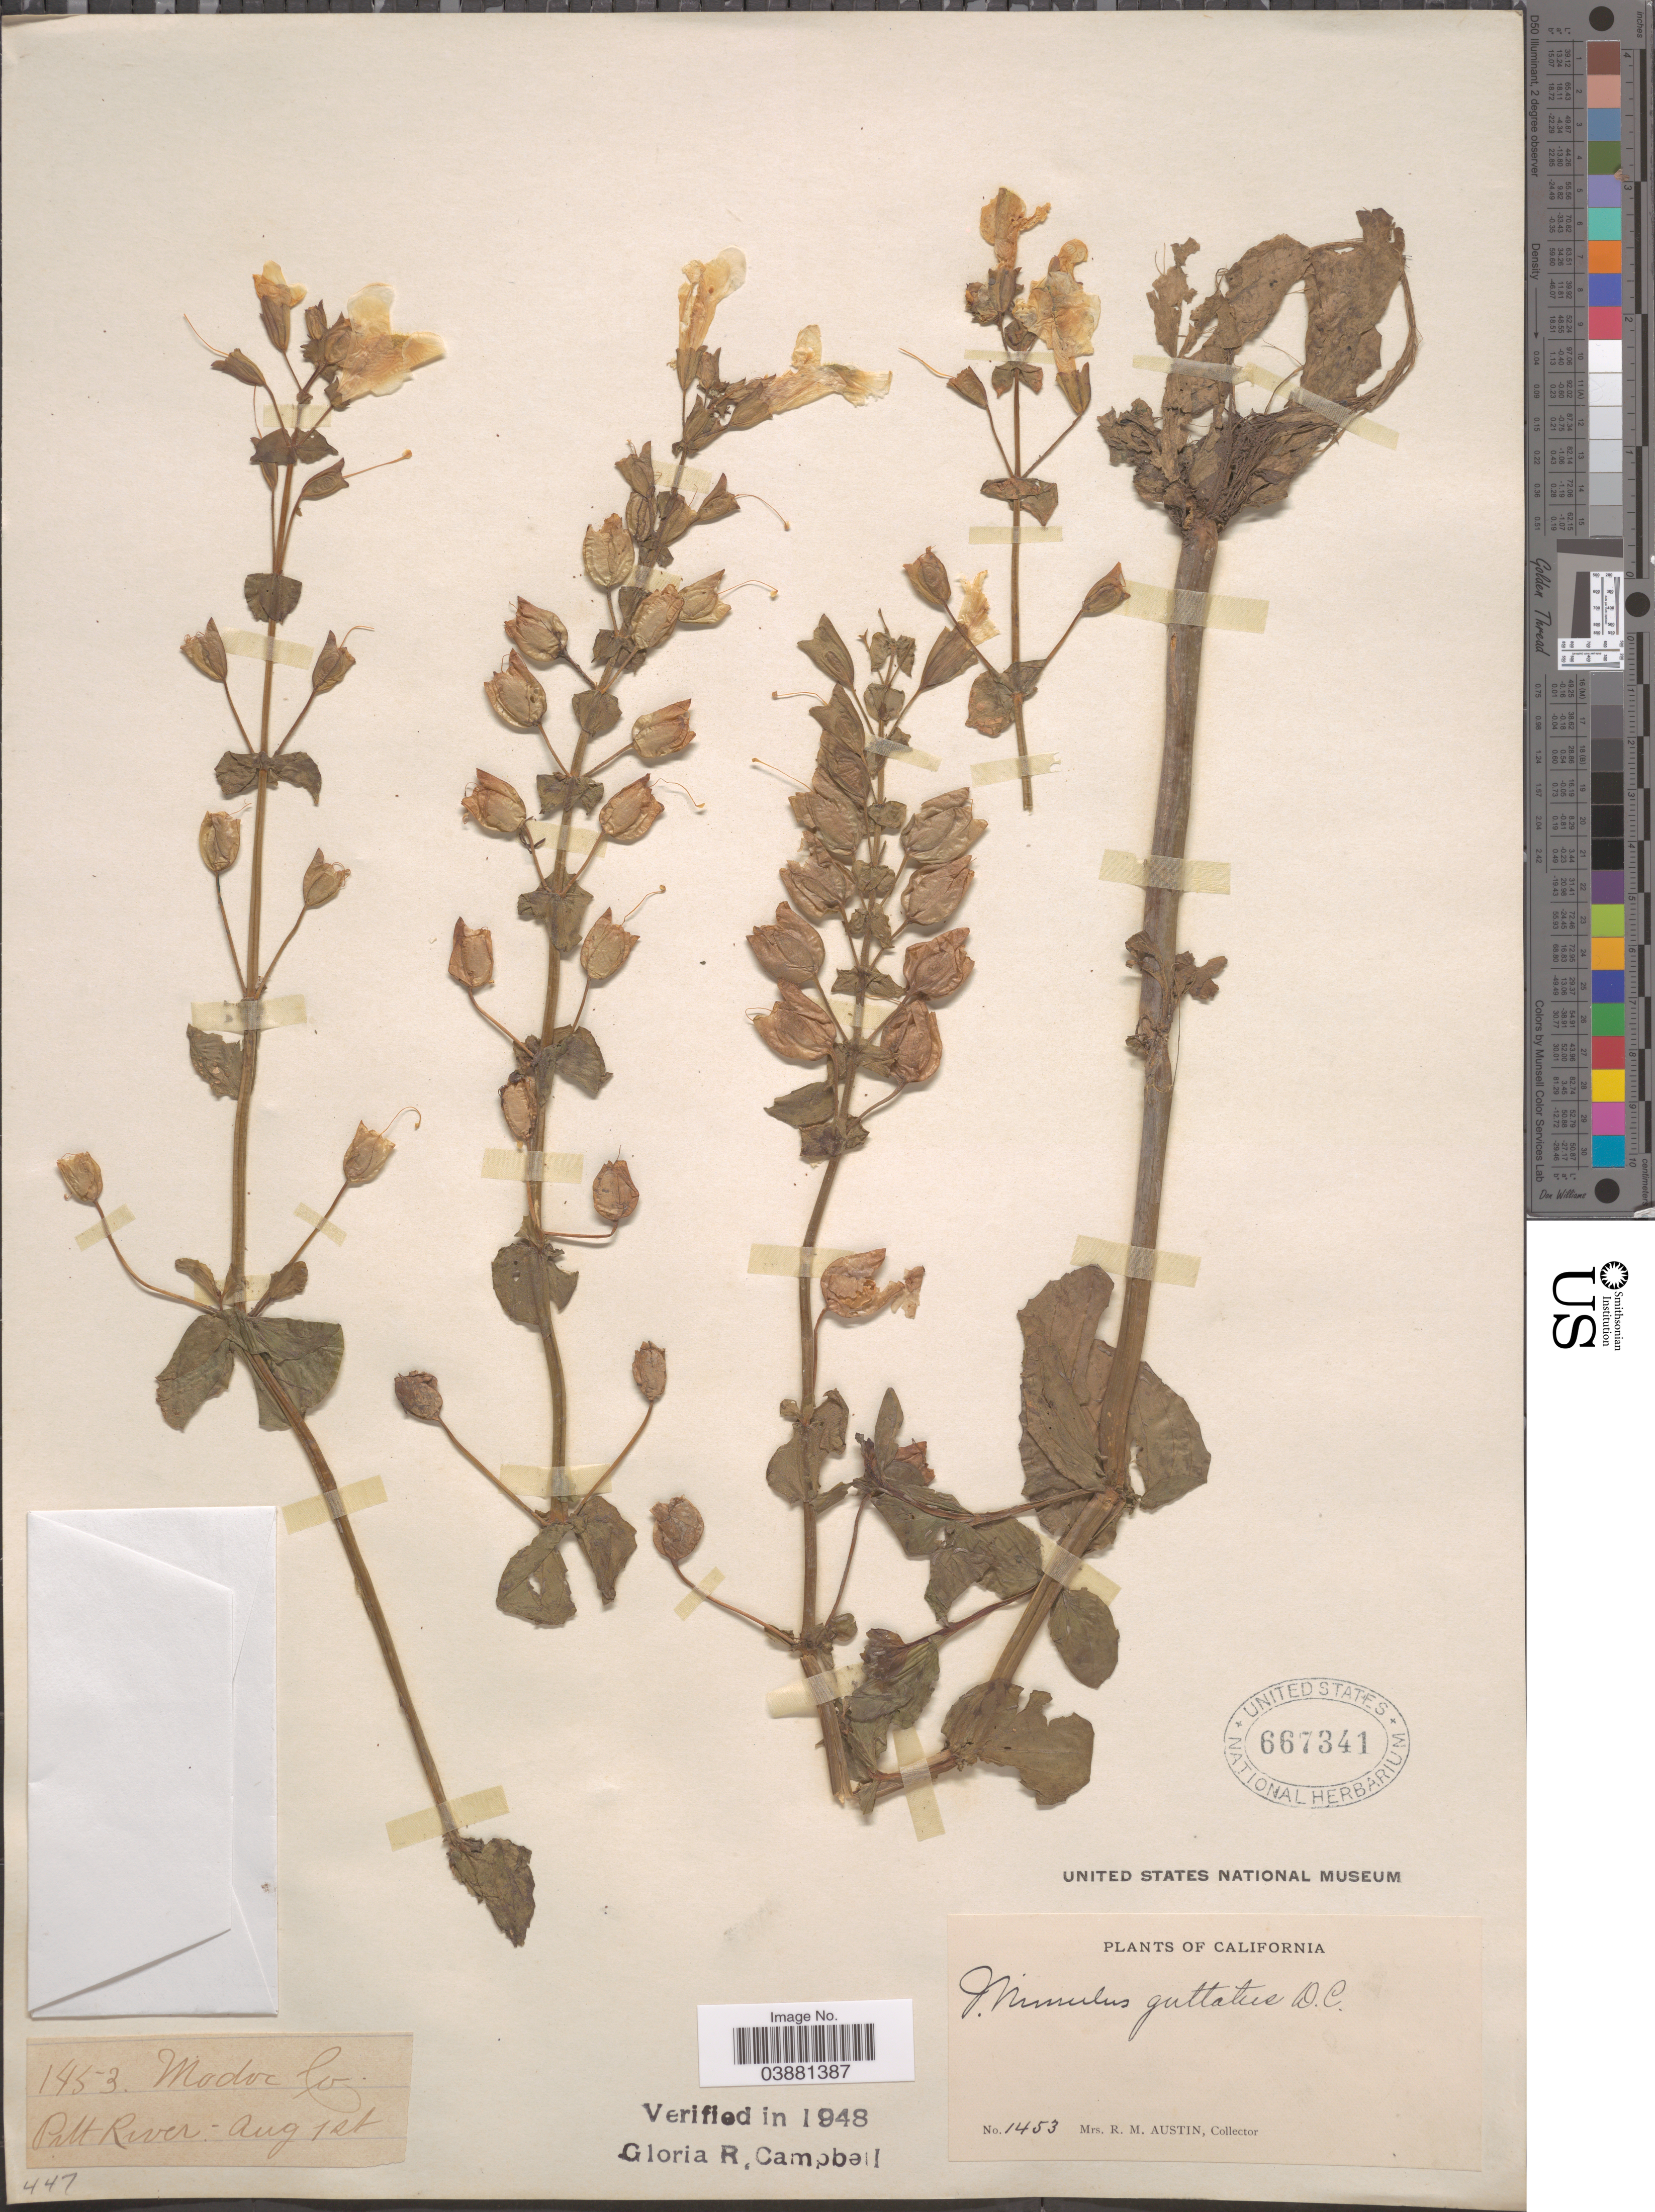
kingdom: Plantae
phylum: Tracheophyta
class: Magnoliopsida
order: Lamiales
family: Phrymaceae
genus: Mimulus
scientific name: Mimulus guttatus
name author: DC.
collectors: R. Austin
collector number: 1453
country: United States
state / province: California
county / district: Modoc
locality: Modoc Co. Pitt River.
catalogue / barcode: US 667341